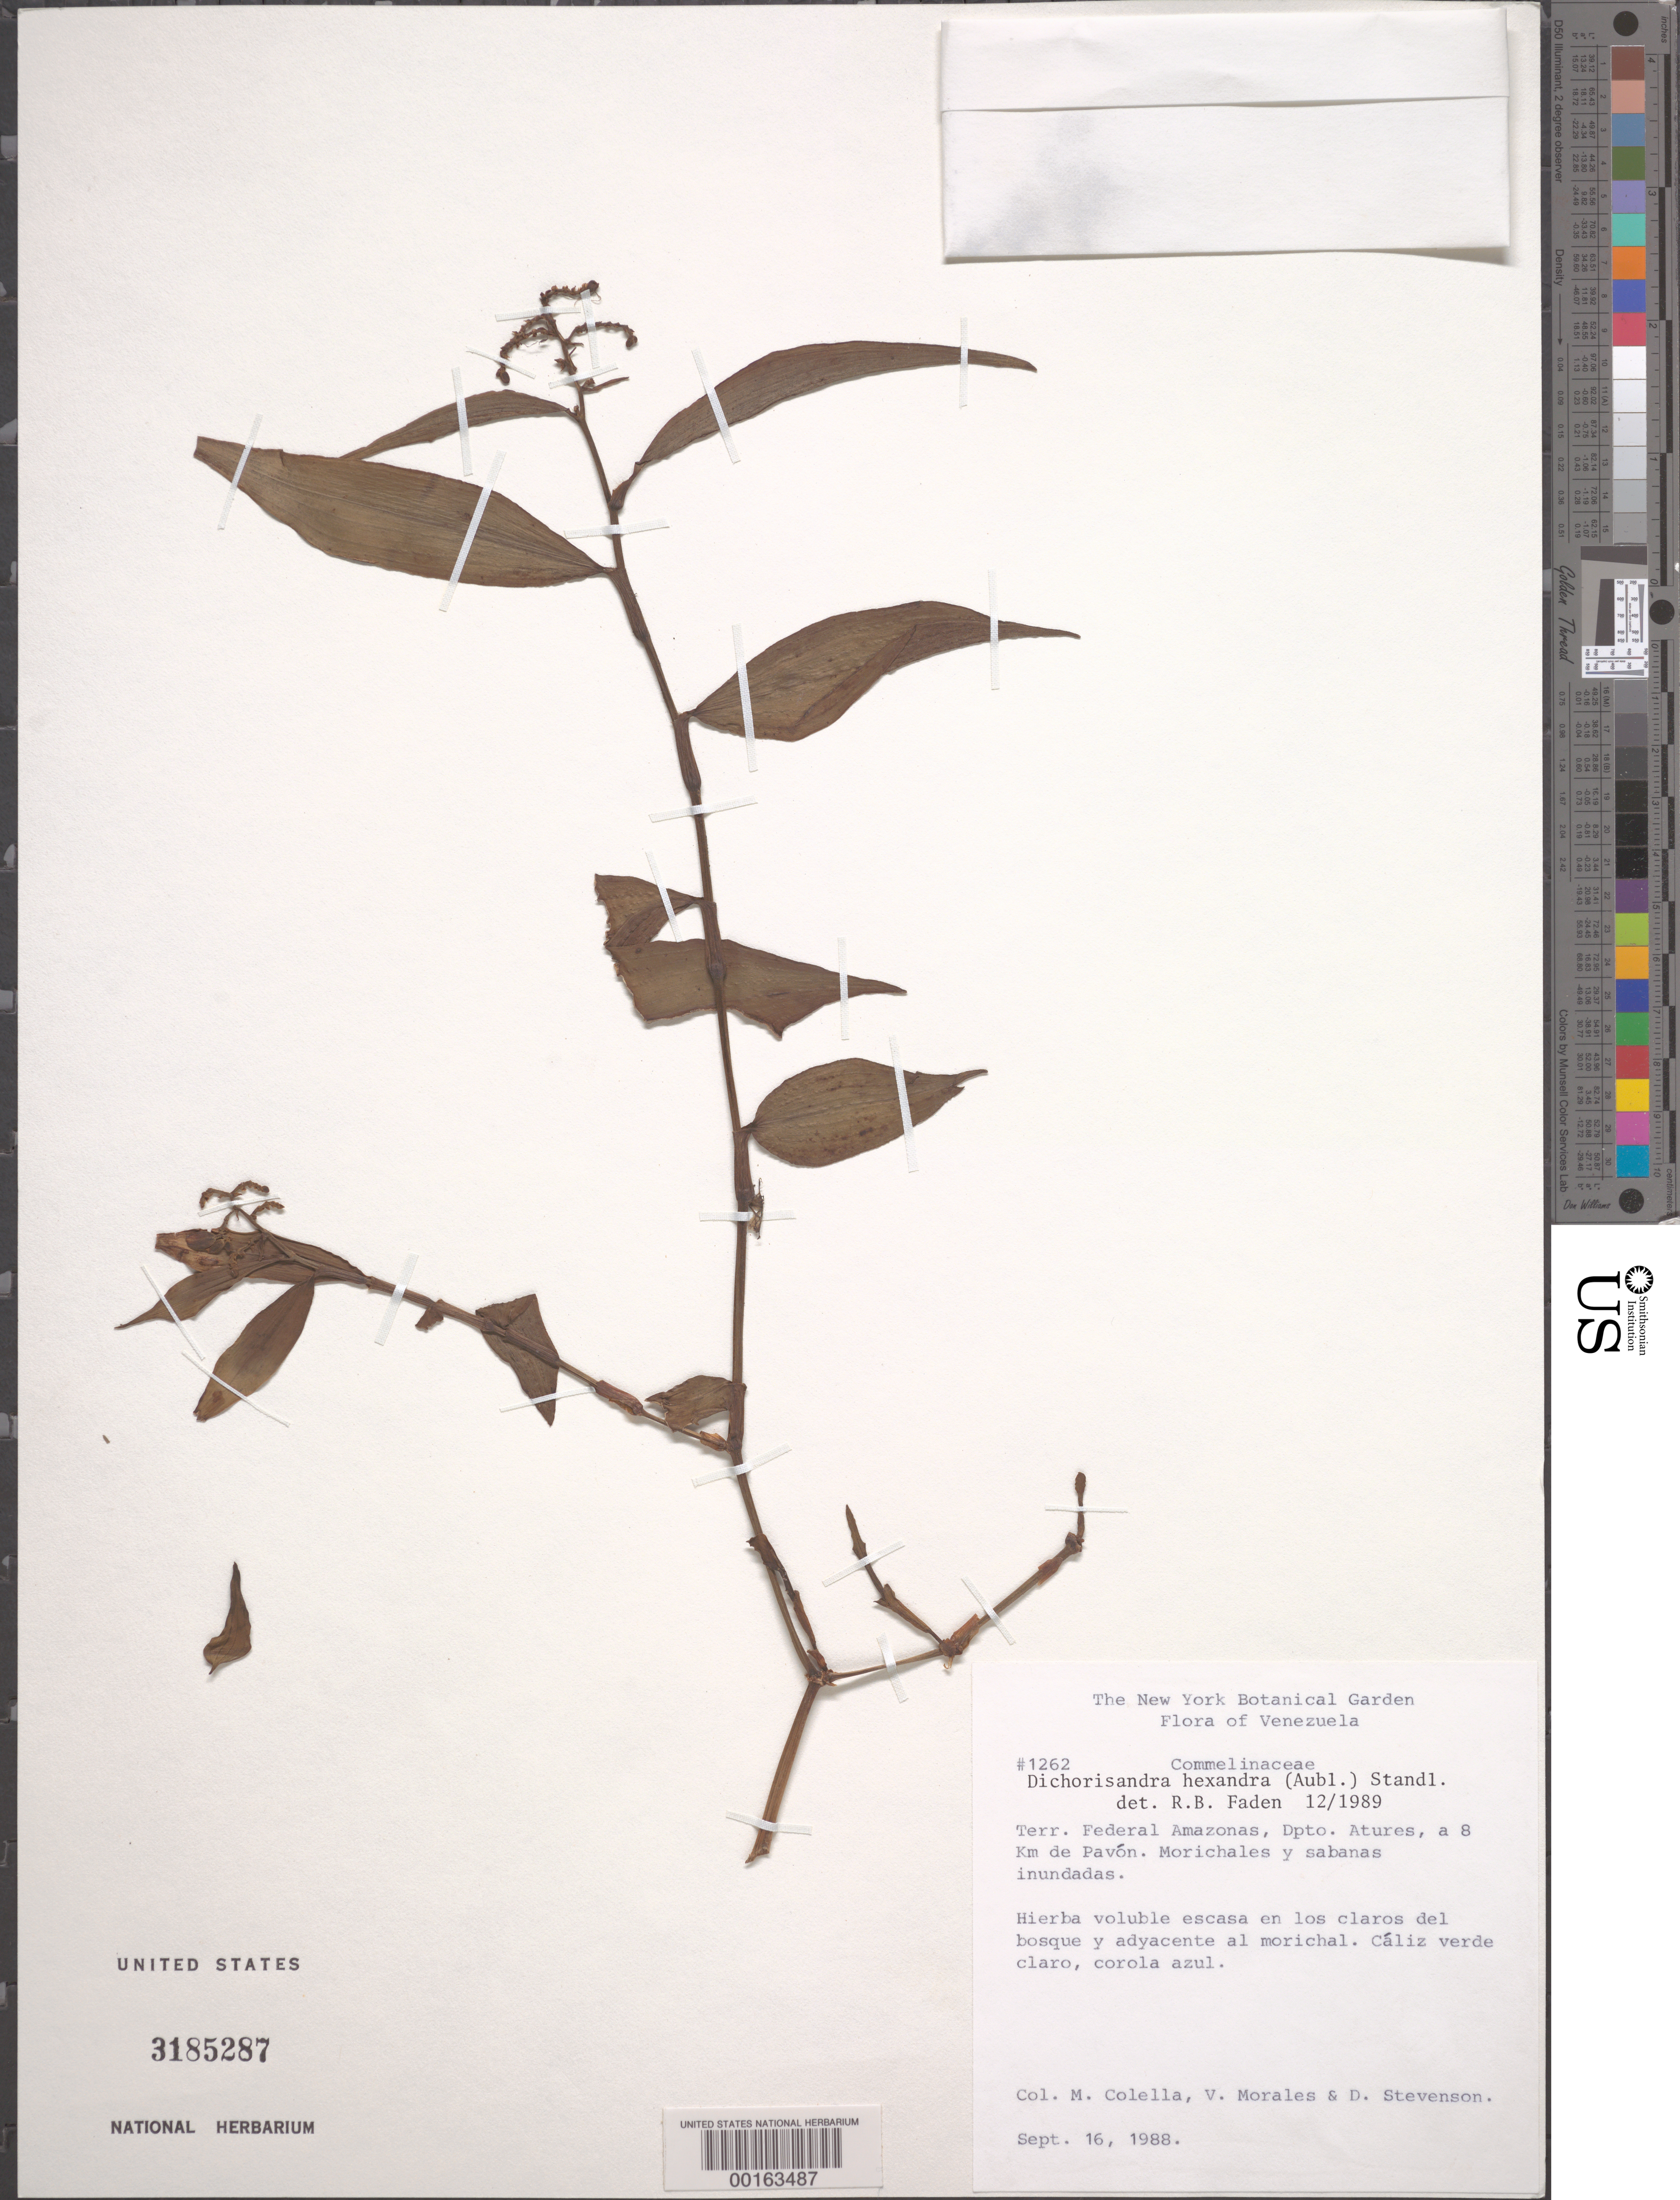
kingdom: Plantae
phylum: Tracheophyta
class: Liliopsida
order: Commelinales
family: Commelinaceae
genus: Dichorisandra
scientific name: Dichorisandra hexandra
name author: (Aubl.) Standl.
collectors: M. Colella, V. Morales & D. Stevenson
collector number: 1262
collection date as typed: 16 Sep 1988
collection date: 1988-09-16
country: Venezuela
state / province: Amazonas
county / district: Atures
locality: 8 km de pavon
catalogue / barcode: US 3185287